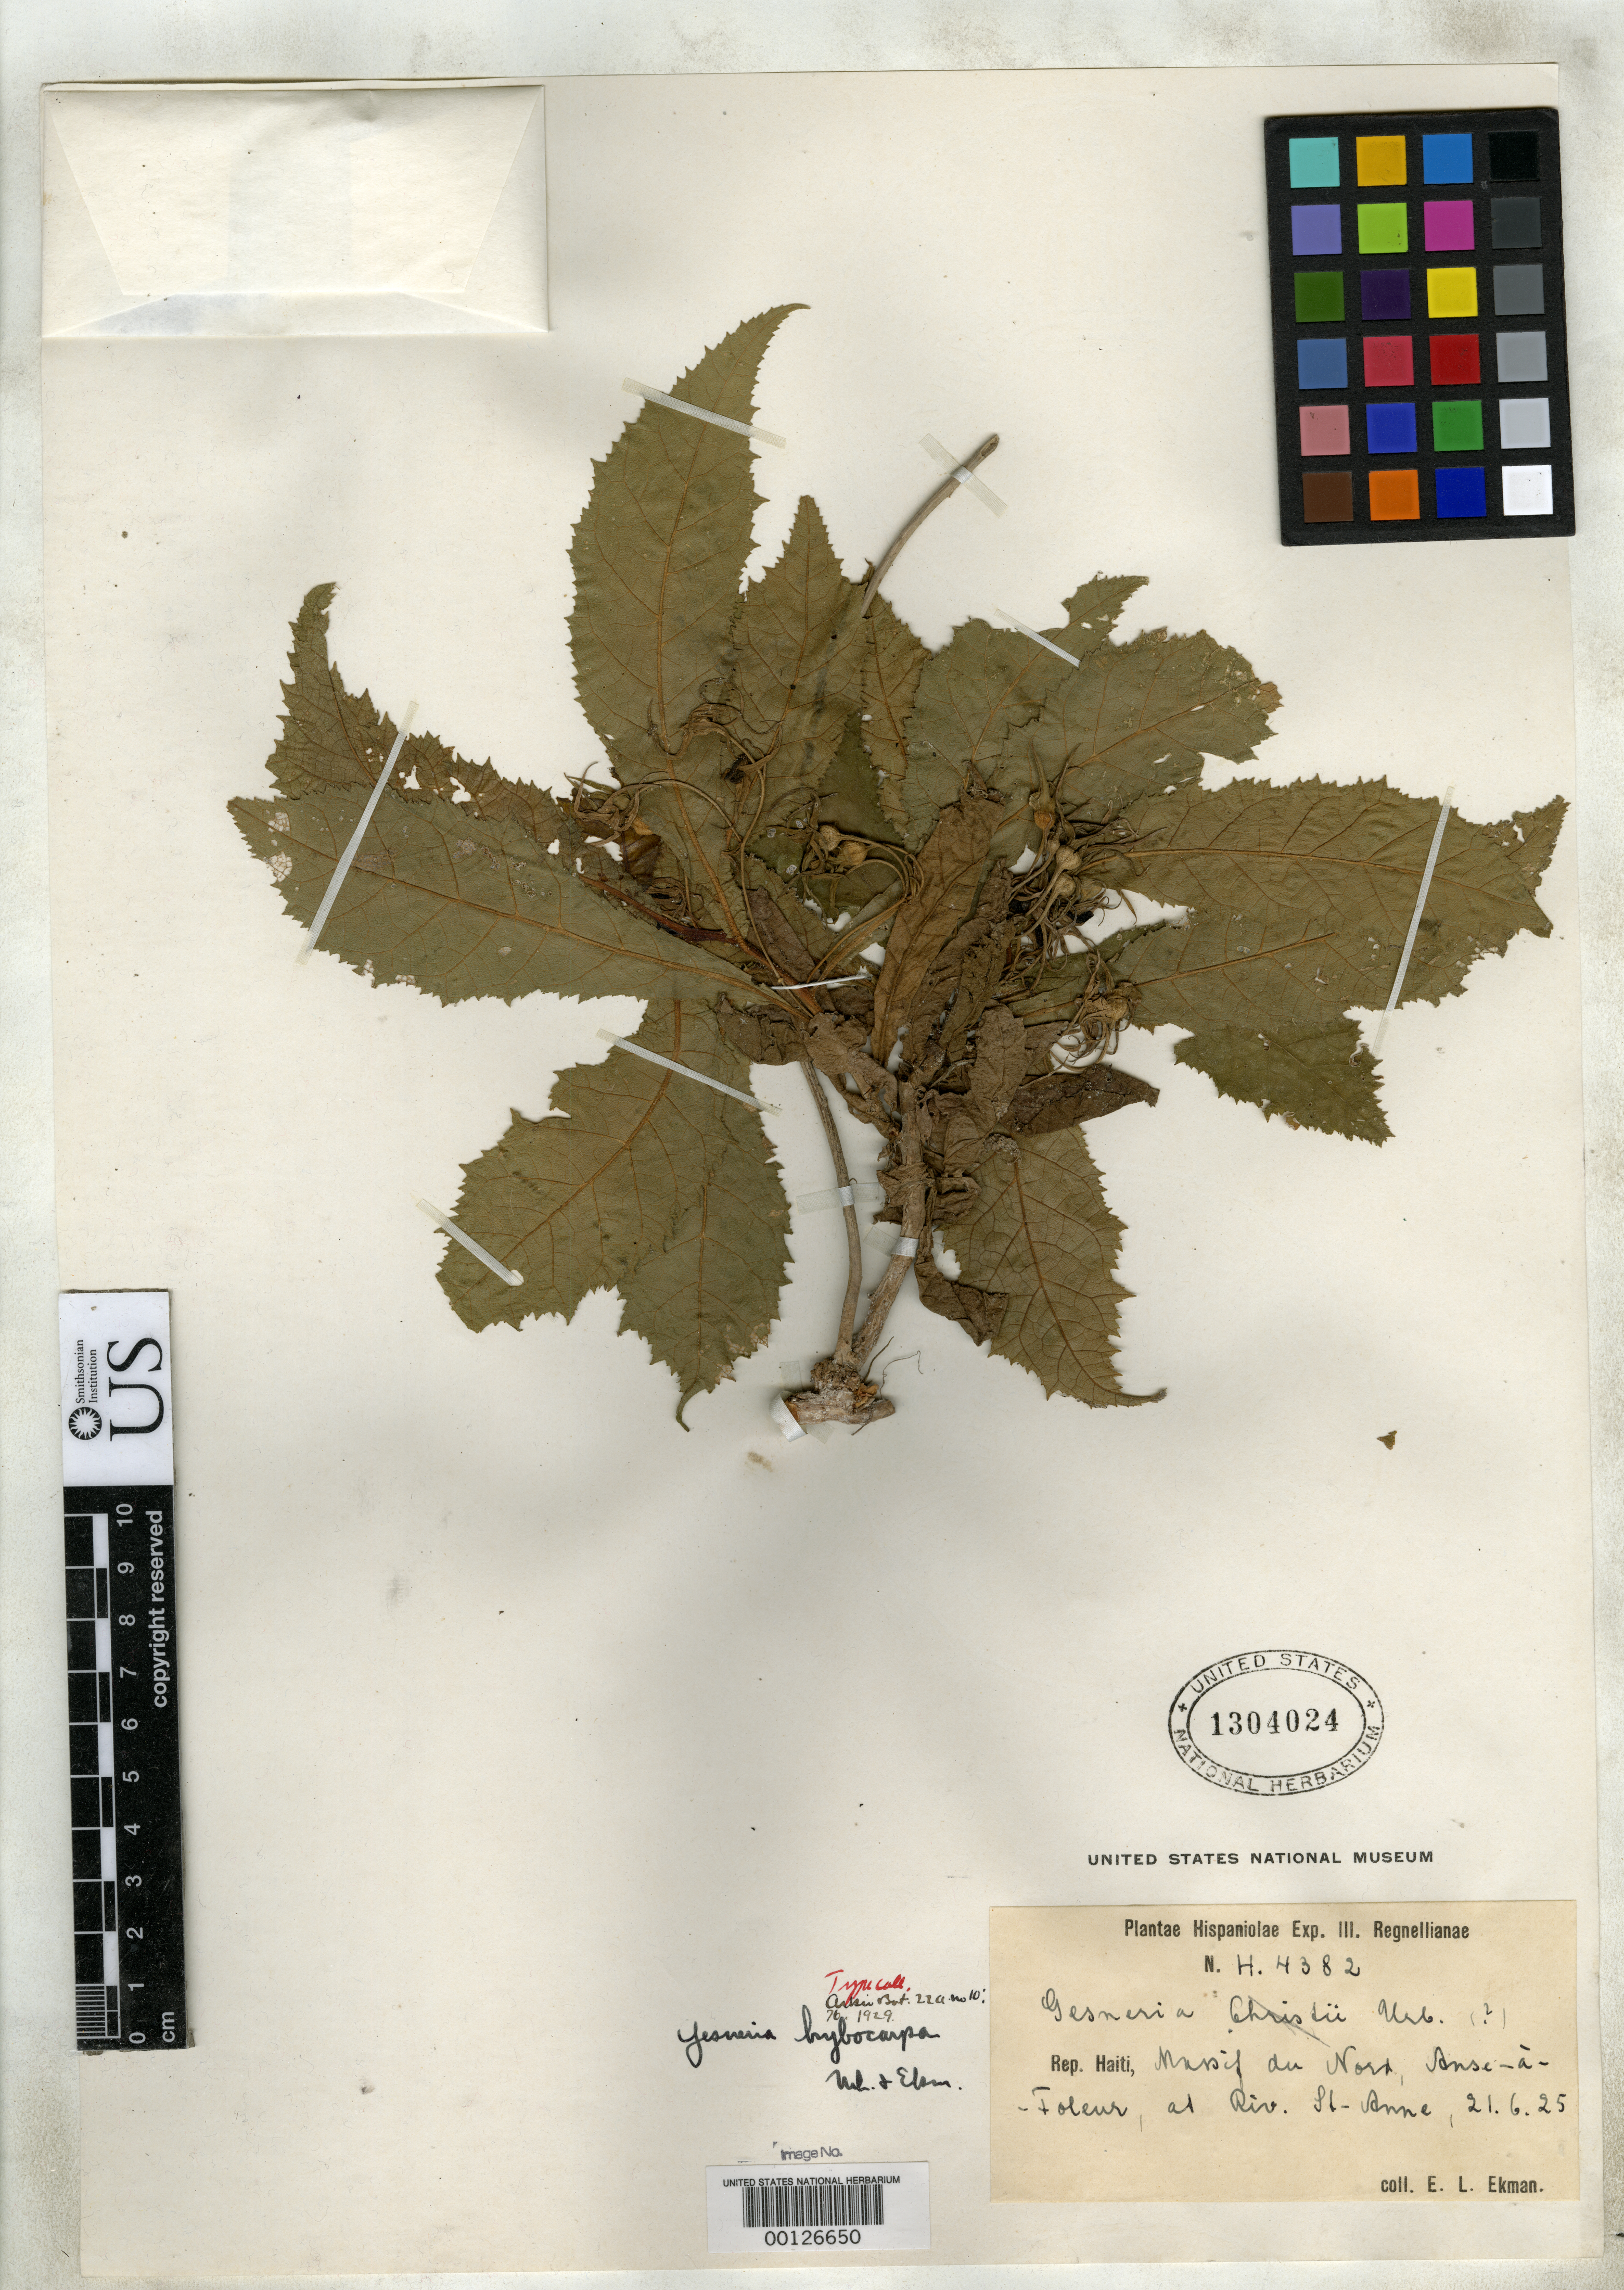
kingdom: Plantae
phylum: Tracheophyta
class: Magnoliopsida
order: Lamiales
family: Gesneriaceae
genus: Gesneria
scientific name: Gesneria hybocarpa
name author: Urb. & Ekman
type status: Isotype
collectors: E. L. Ekman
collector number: H 4382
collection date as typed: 21 Jun 1925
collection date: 1925-06-21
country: Haiti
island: Hispaniola Island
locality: Massif du Nord in Anse-a-Foleur, Riviere St. Anne.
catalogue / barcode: US 1304024